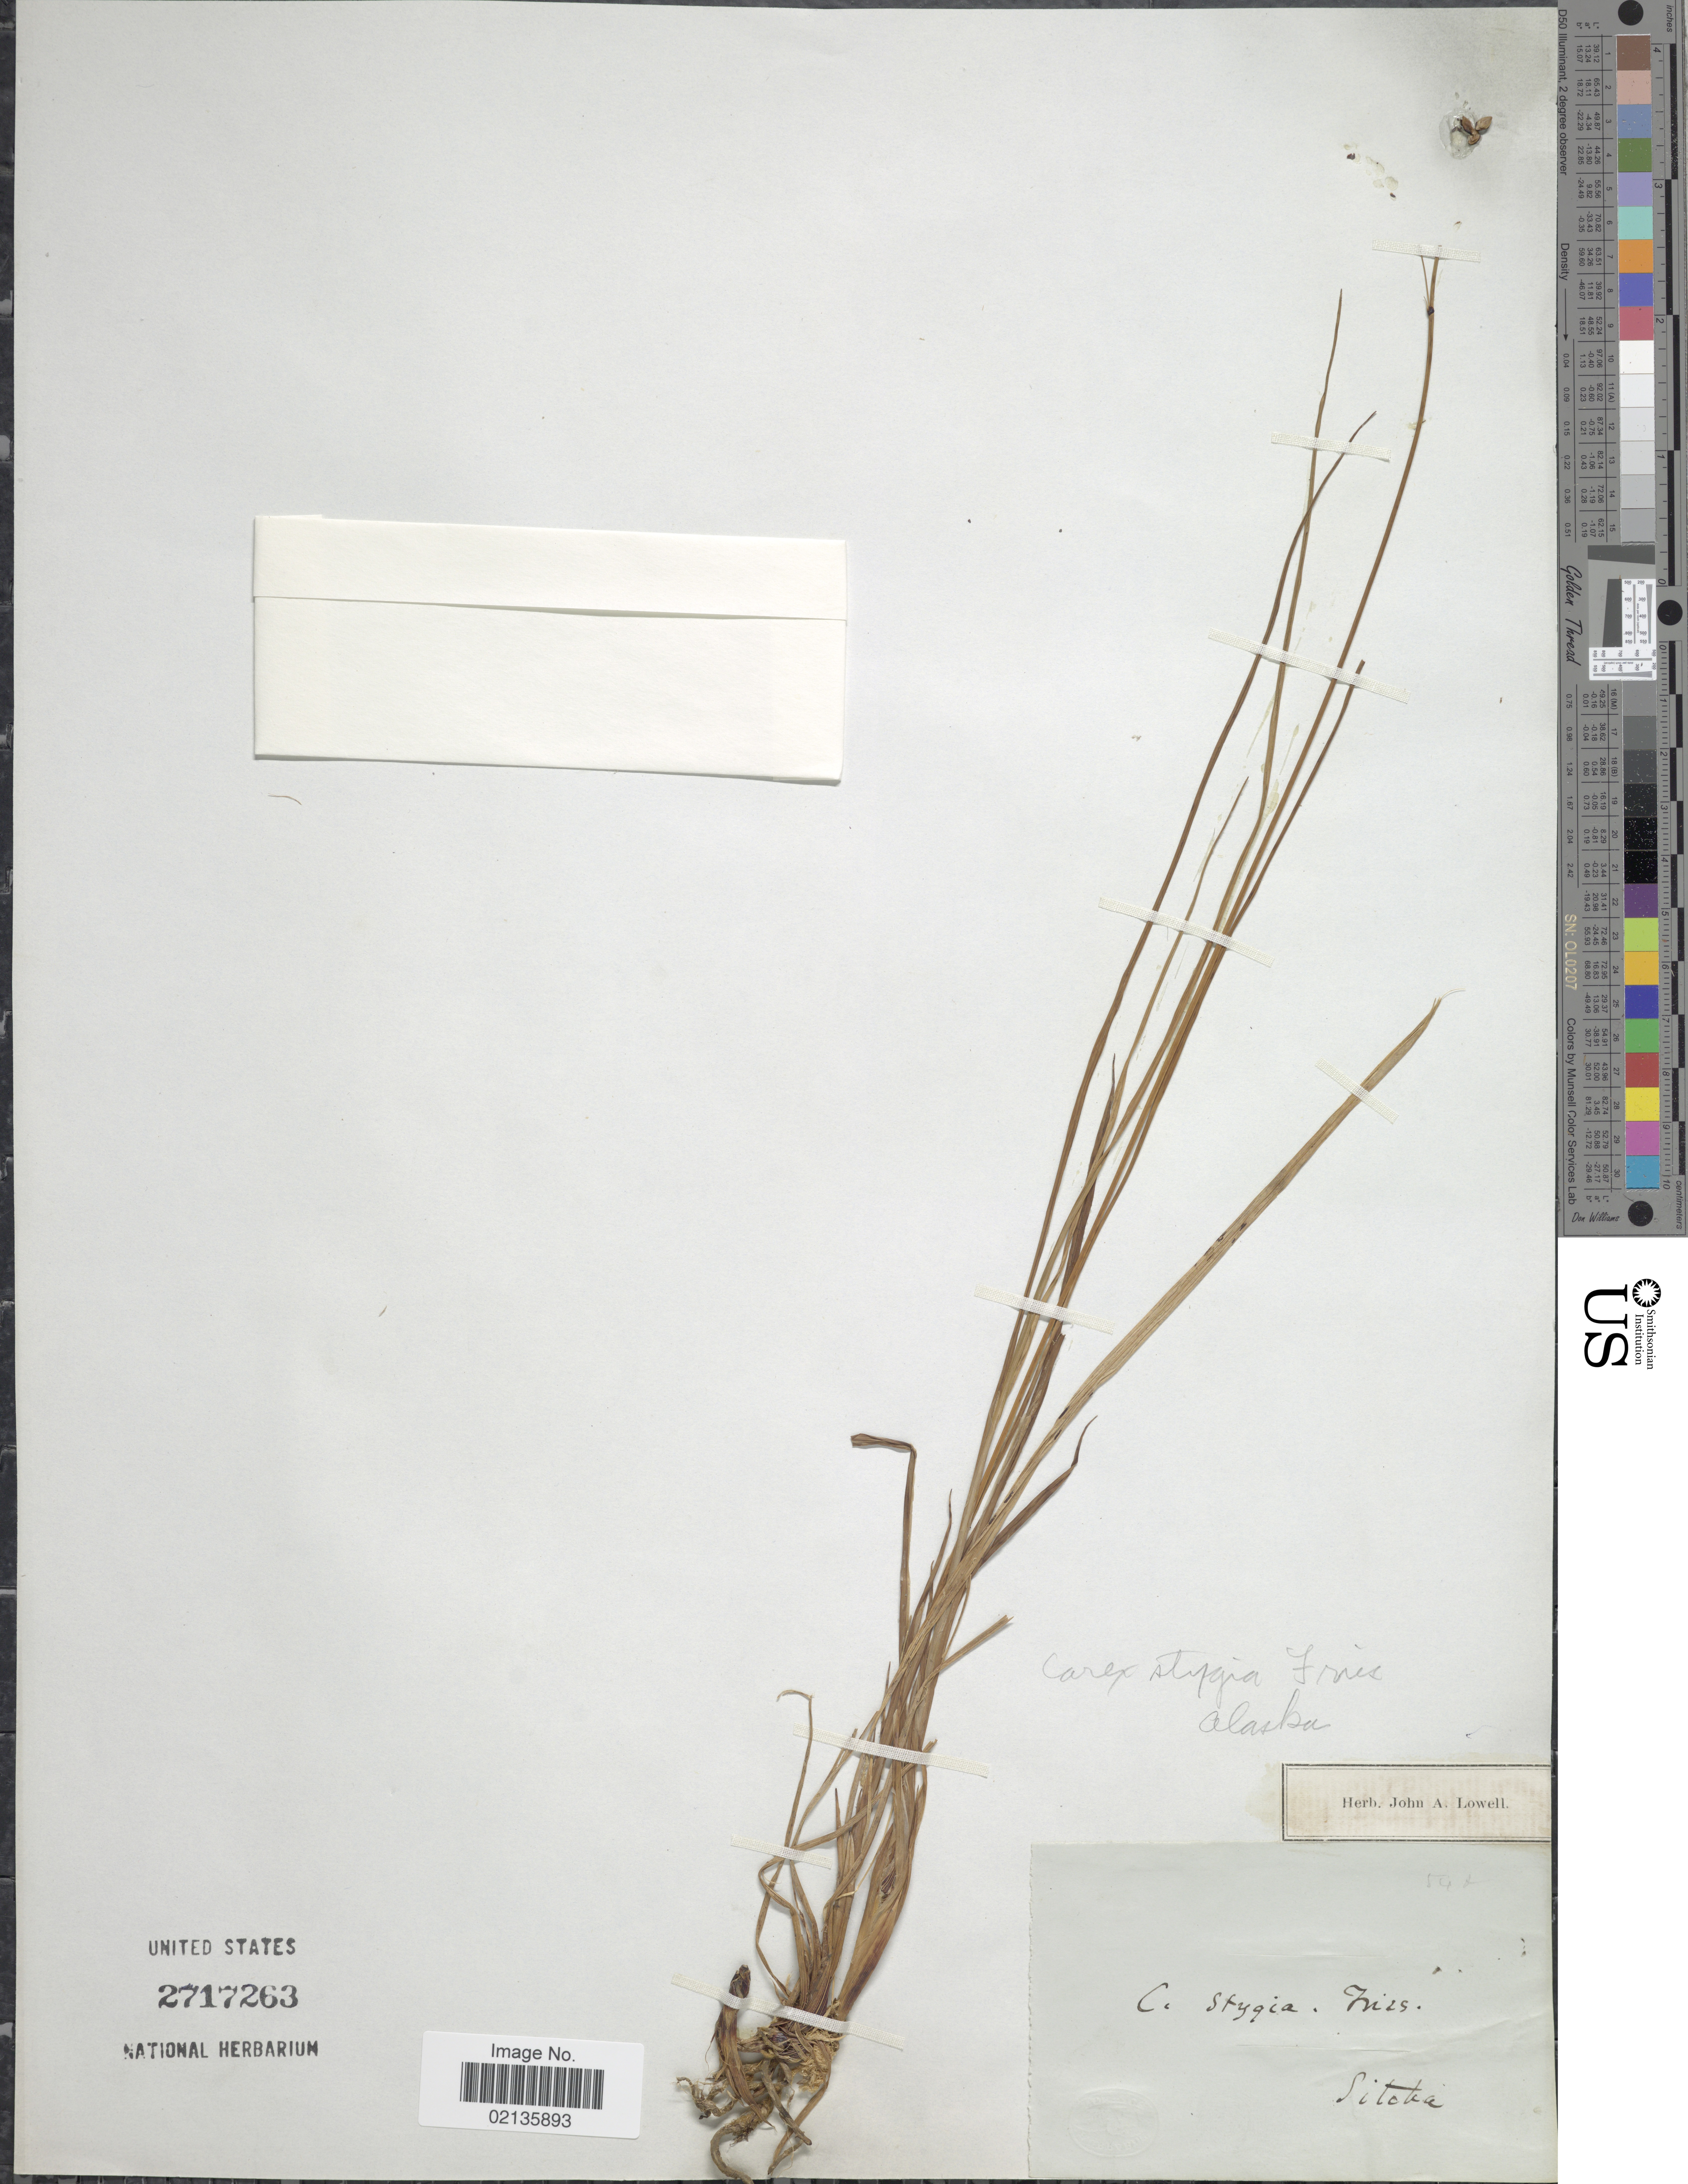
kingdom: Plantae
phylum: Tracheophyta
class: Liliopsida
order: Poales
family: Cyperaceae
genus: Carex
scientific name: Carex x stygia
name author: Fr.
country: United States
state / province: Alaska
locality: Sitcka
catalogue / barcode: US 2717263